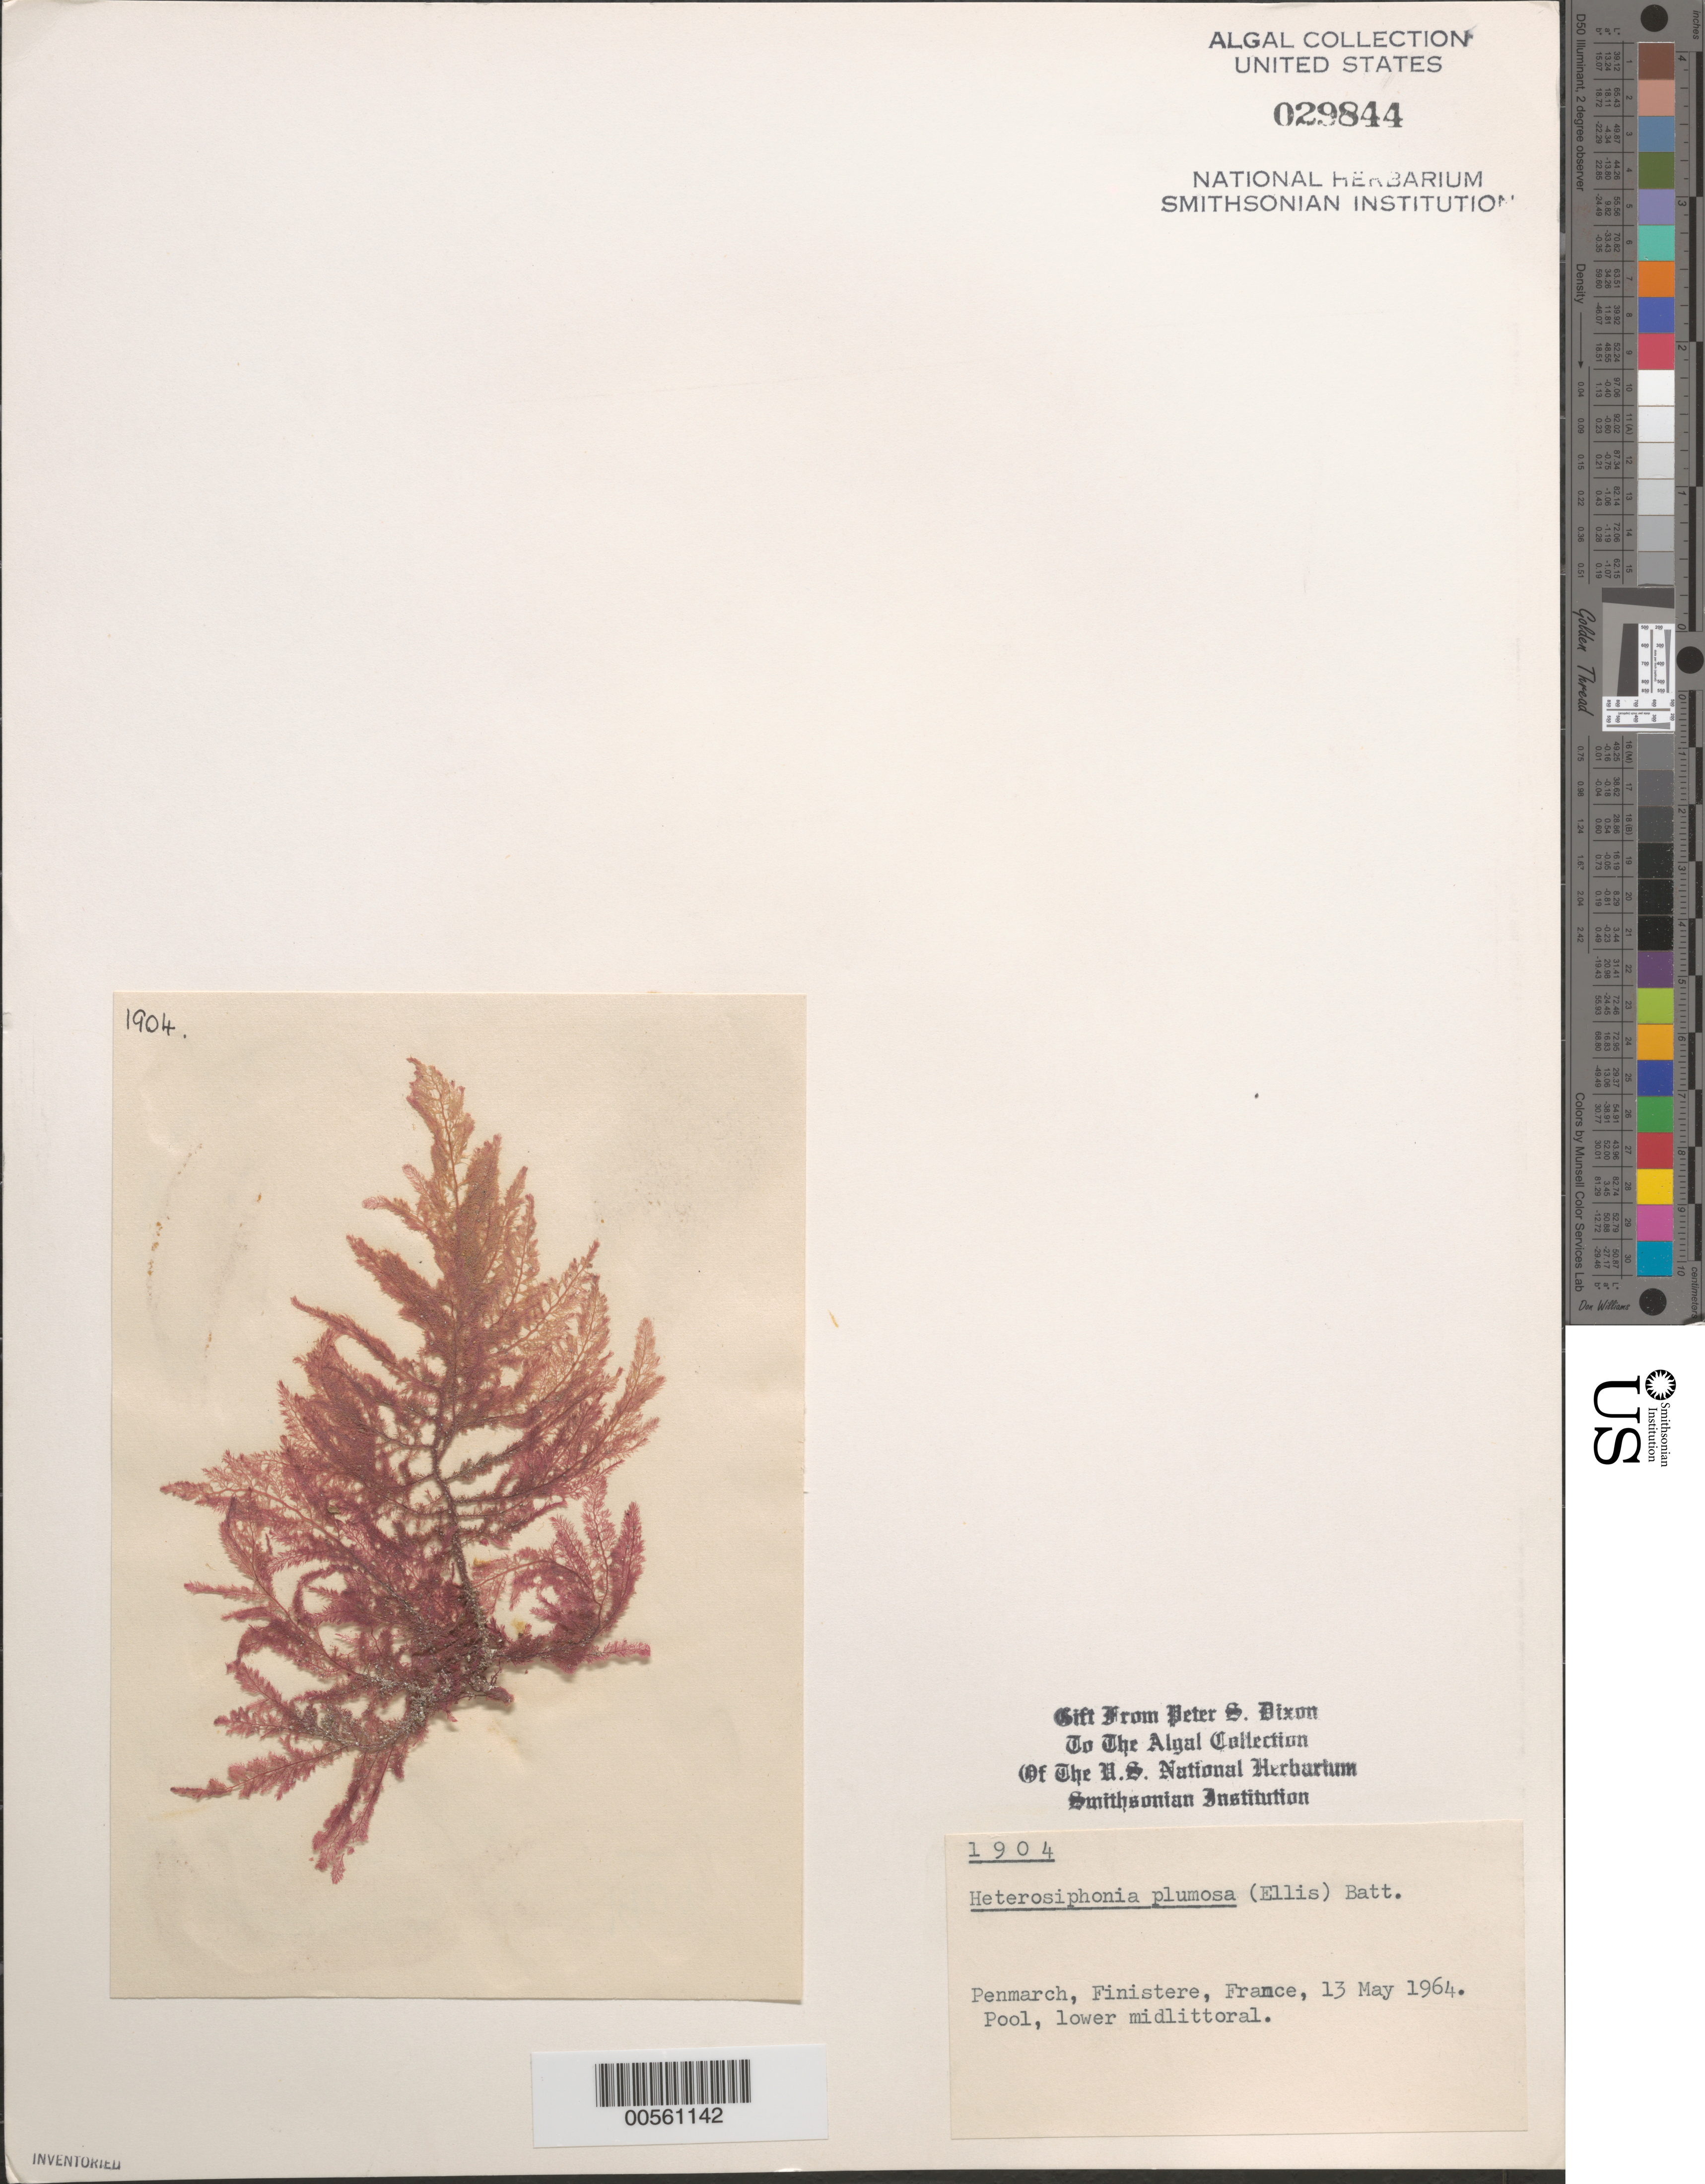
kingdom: Plantae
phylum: Rhodophyta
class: Florideophyceae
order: Ceramiales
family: Dasyaceae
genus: Heterosiphonia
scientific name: Heterosiphonia plumosa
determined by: Dixon, P. S.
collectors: P. S. Dixon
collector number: PSD 1904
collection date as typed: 13 May 1964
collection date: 1964-05-13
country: France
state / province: Bretagne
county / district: Finistère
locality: Penmarch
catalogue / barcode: US 29844